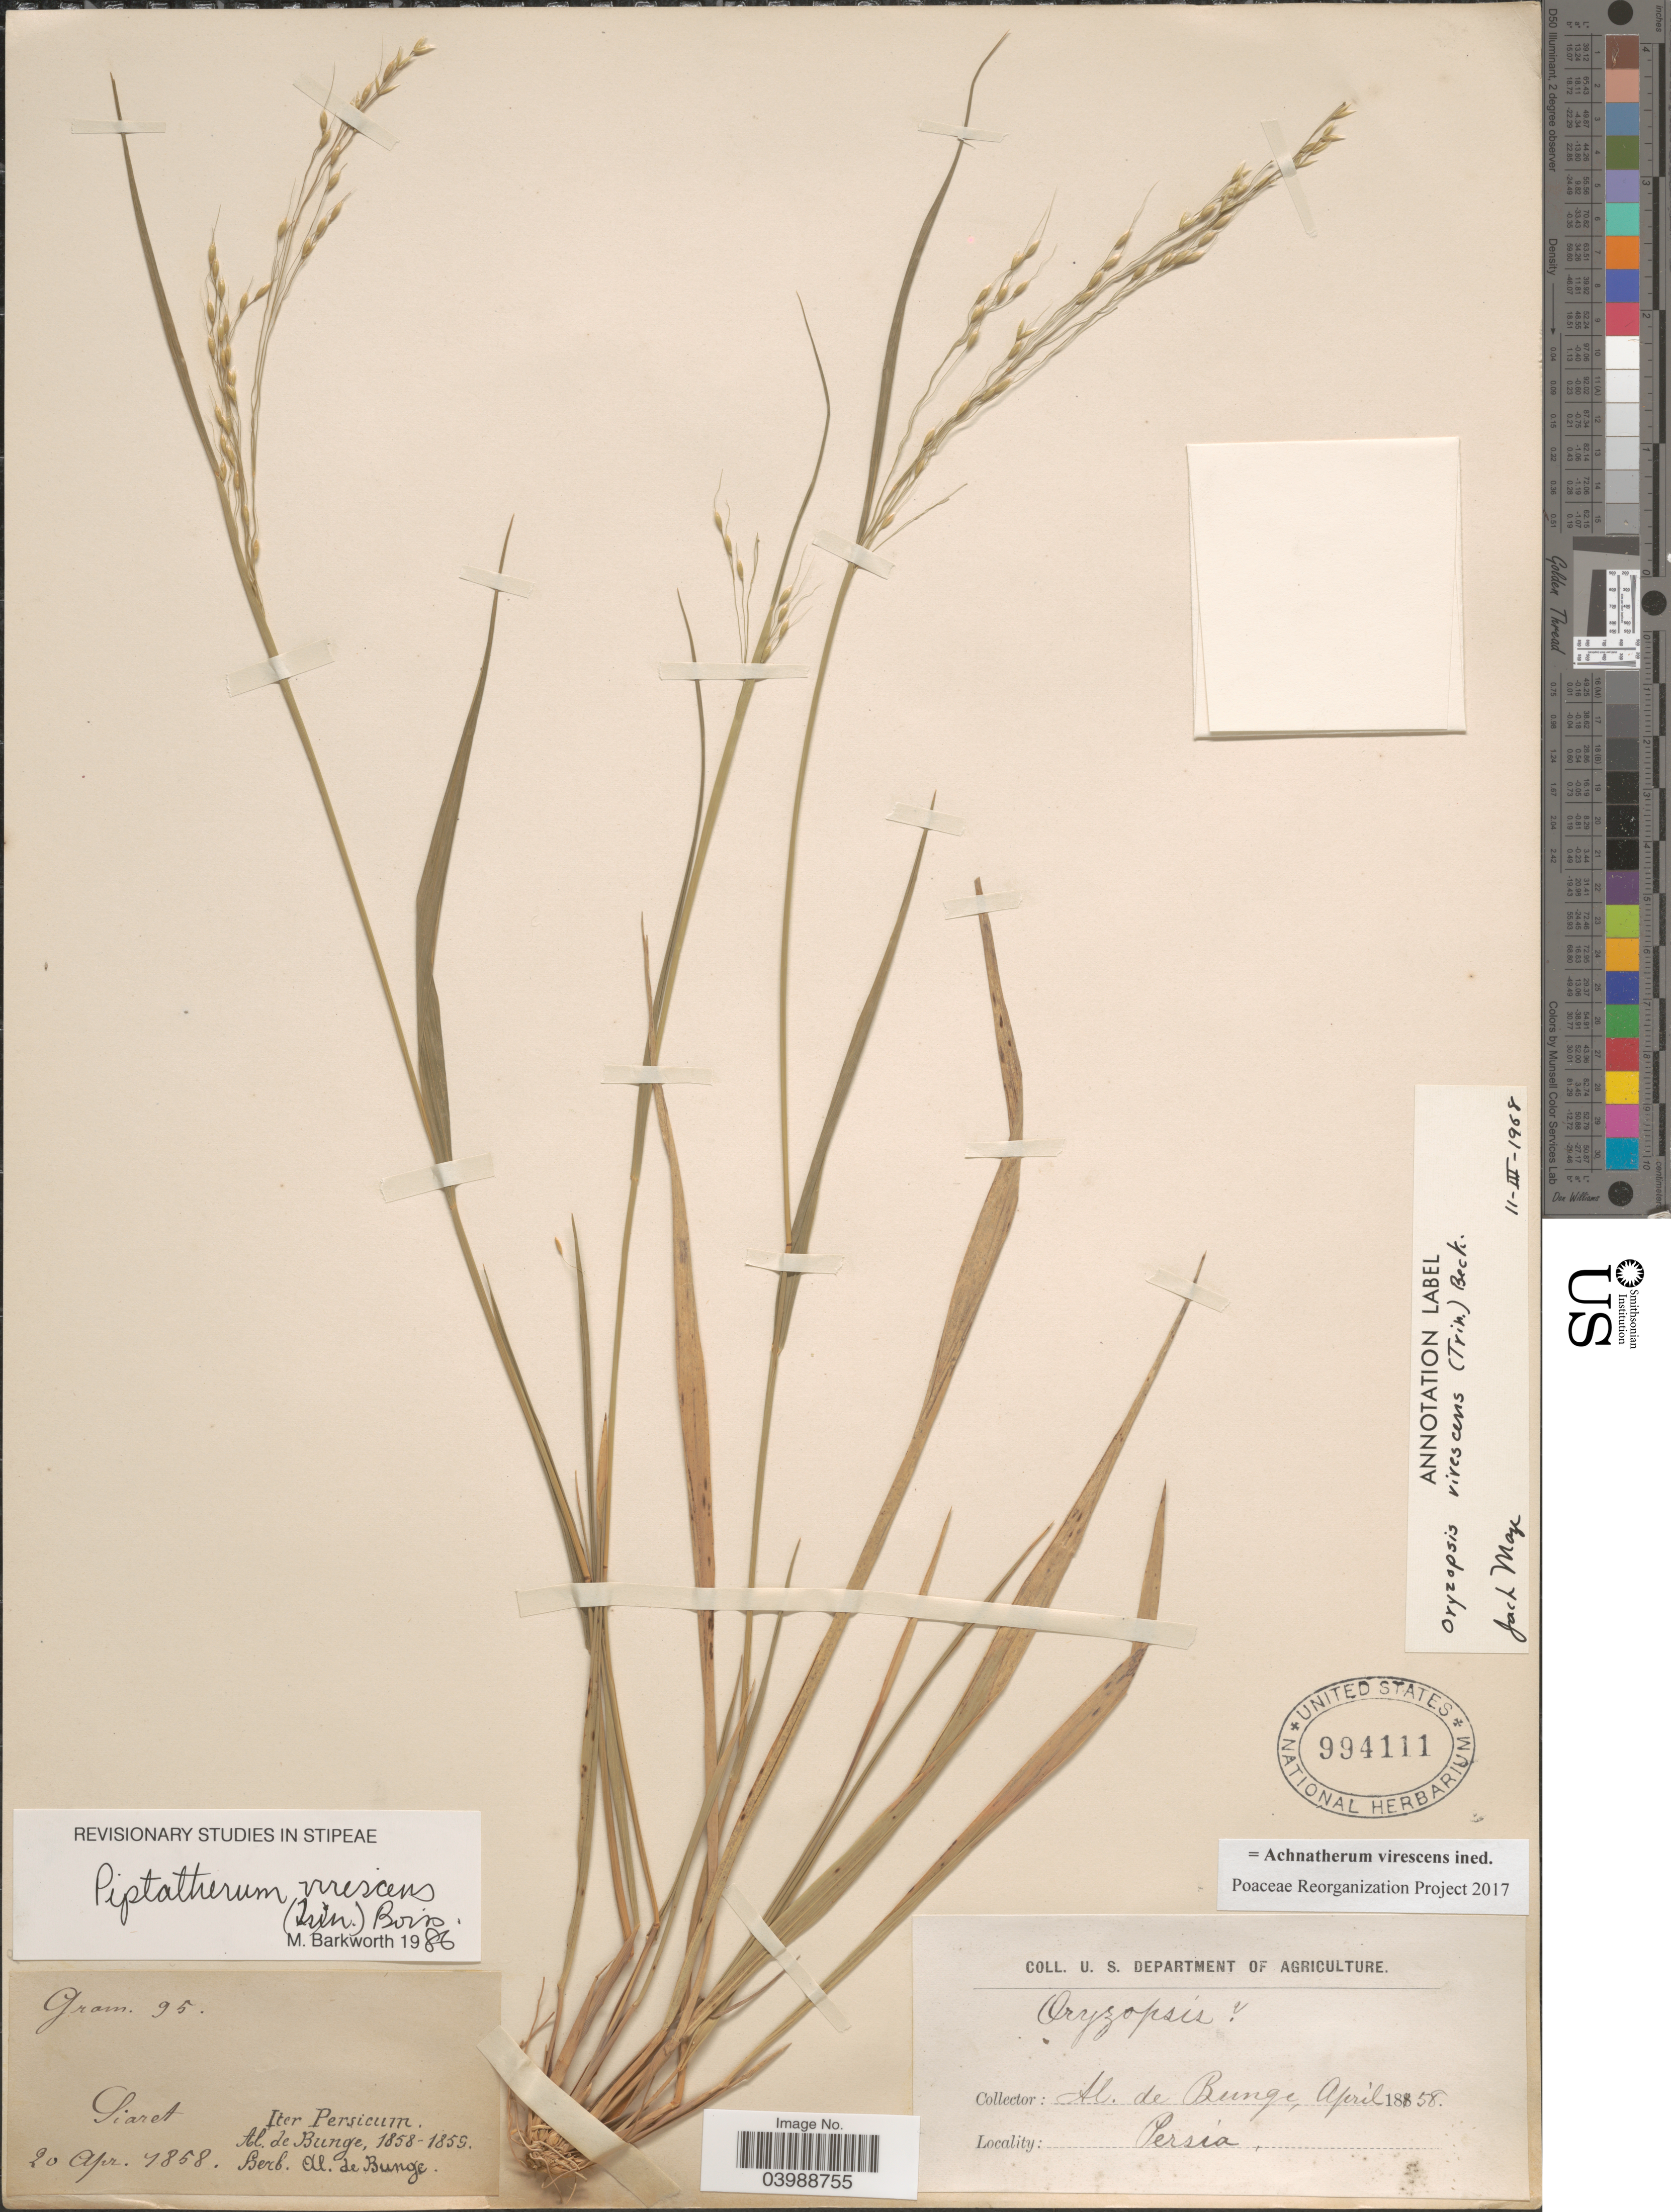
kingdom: Plantae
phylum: Tracheophyta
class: Liliopsida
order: Poales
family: Poaceae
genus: Achnatherum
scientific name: Achnatherum virescens ined.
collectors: A. de Bunge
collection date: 1858-04-20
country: Iran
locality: Siaret. Iter Persicum.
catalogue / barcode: US 994111